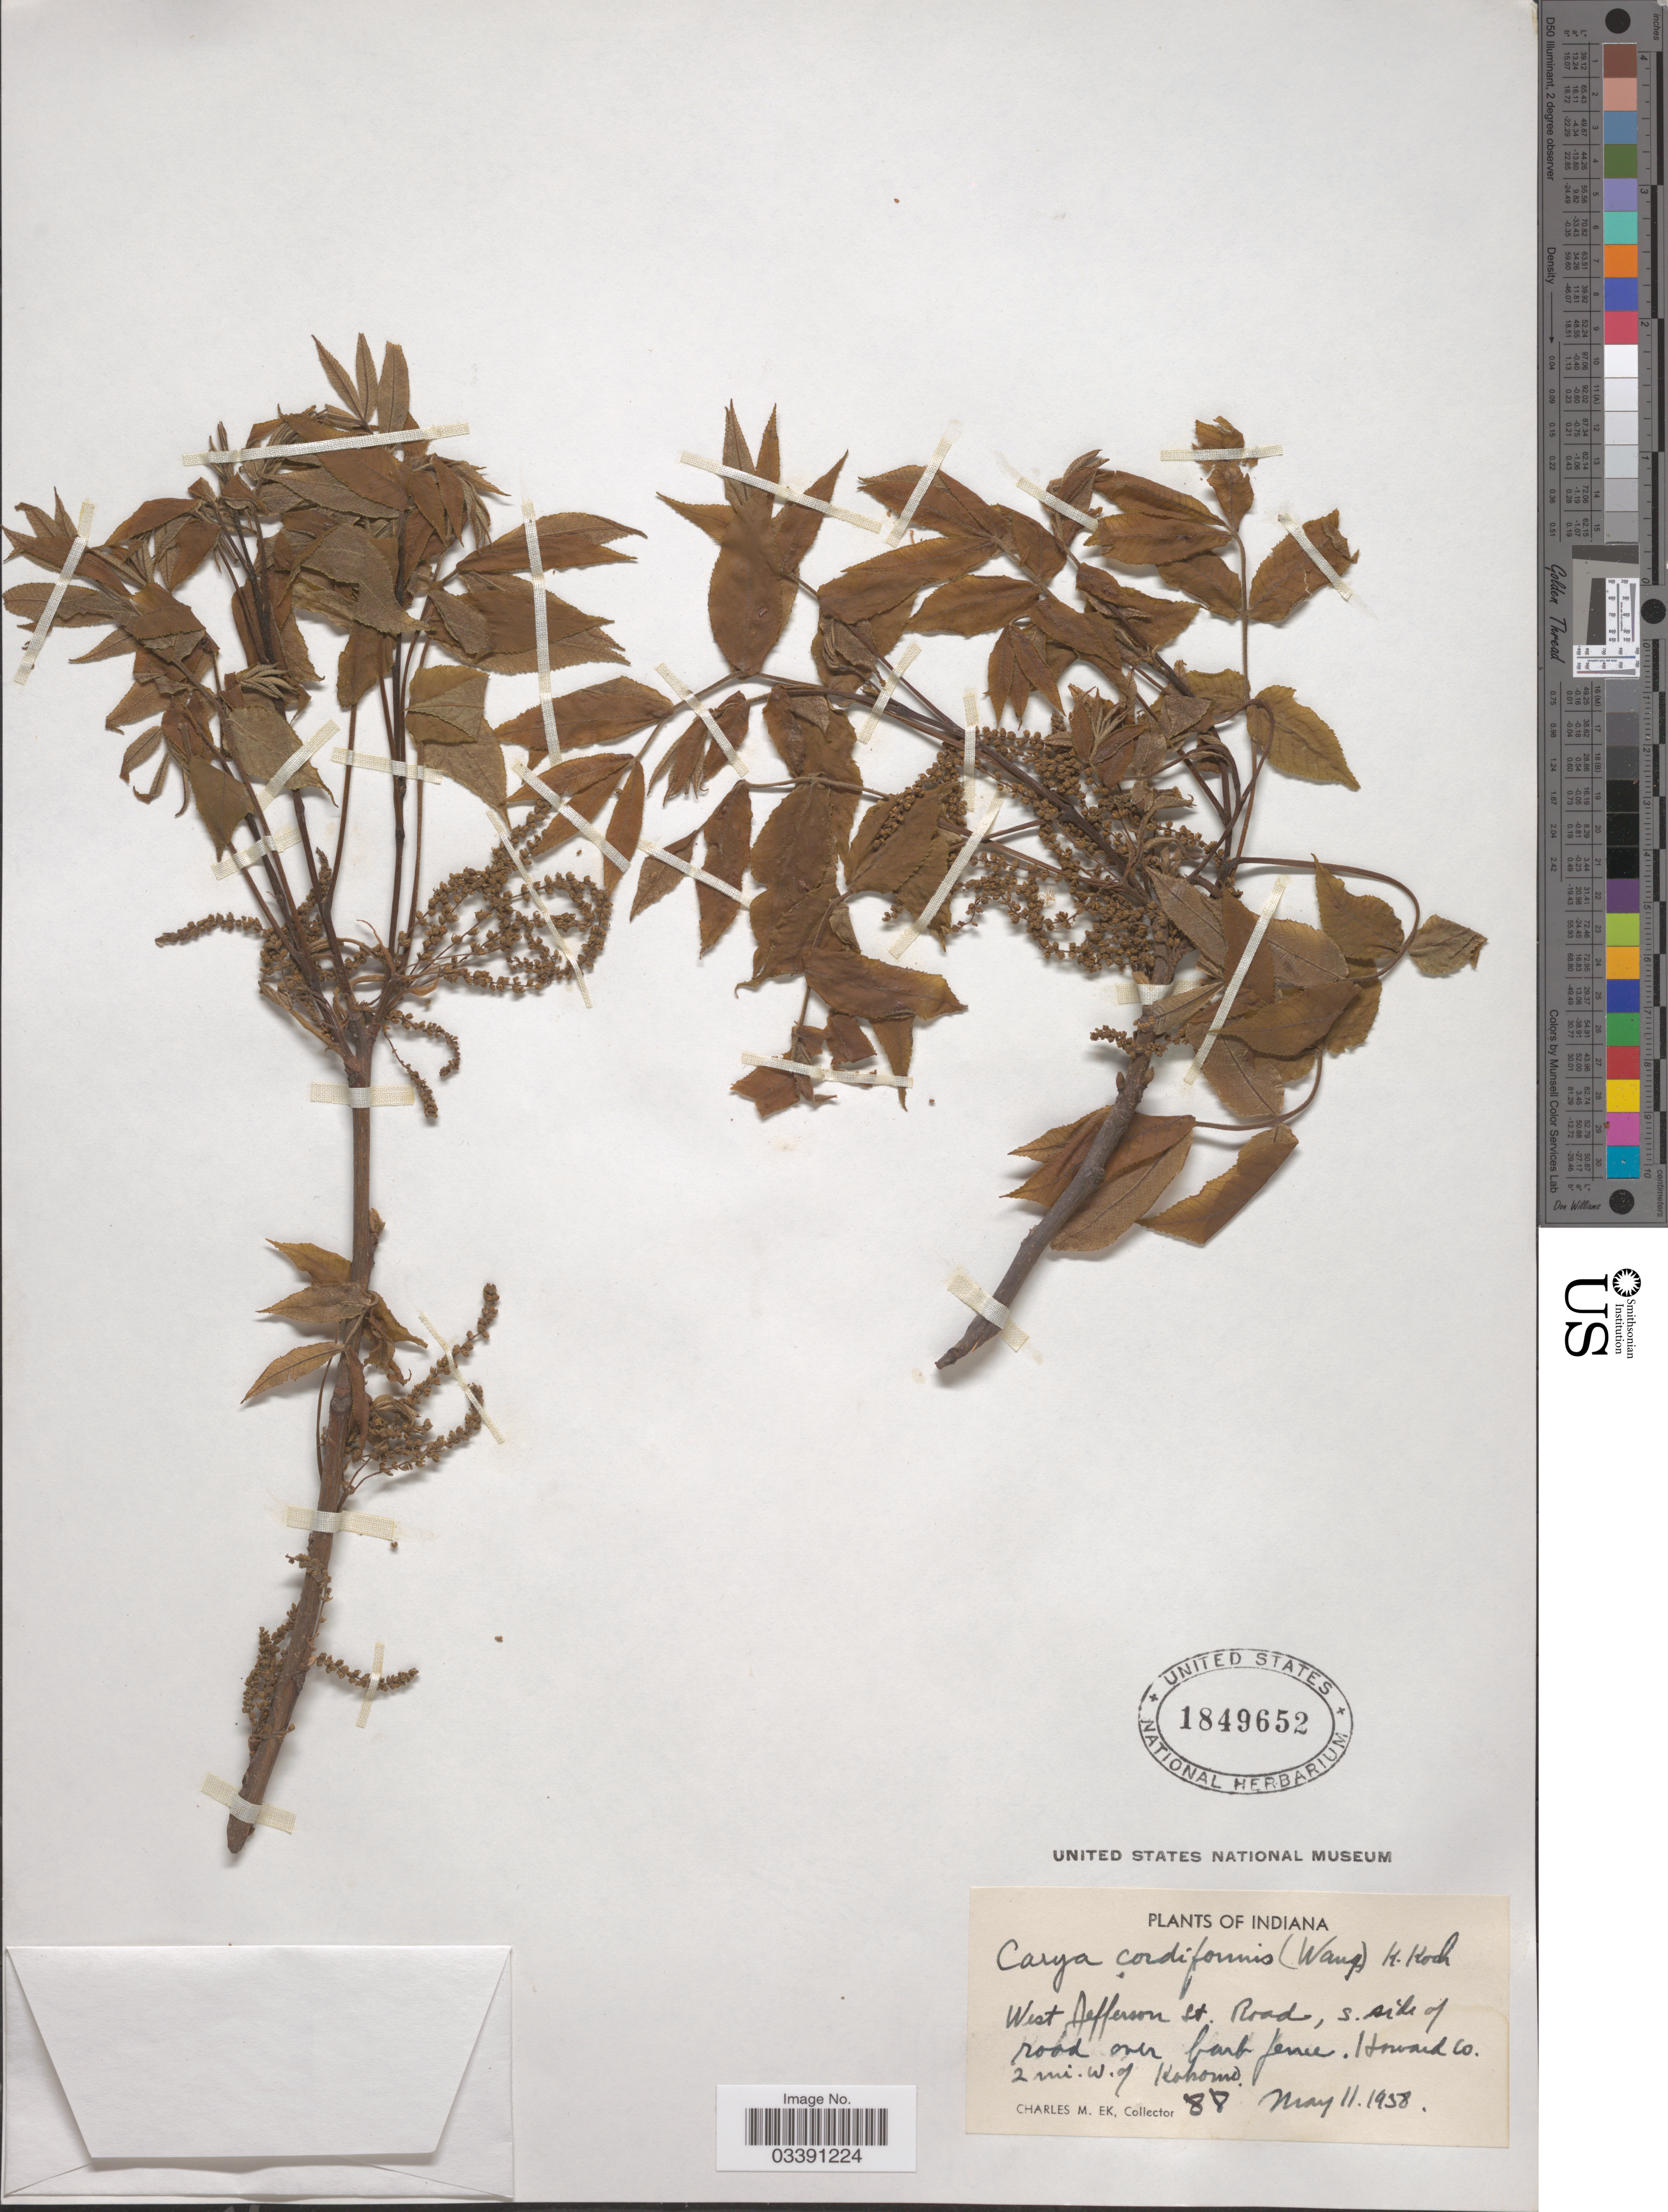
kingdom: Plantae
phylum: Tracheophyta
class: Magnoliopsida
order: Fagales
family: Juglandaceae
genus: Carya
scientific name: Carya cordiformis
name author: (Wangenh.) K. Koch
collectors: C. Ek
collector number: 88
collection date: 1958-05-11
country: United States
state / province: Indiana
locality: West Jefferson St. Road, s. side of road over barb fence. Howard Co. 2 mi. W. of Kokomo.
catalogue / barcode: US 1849652